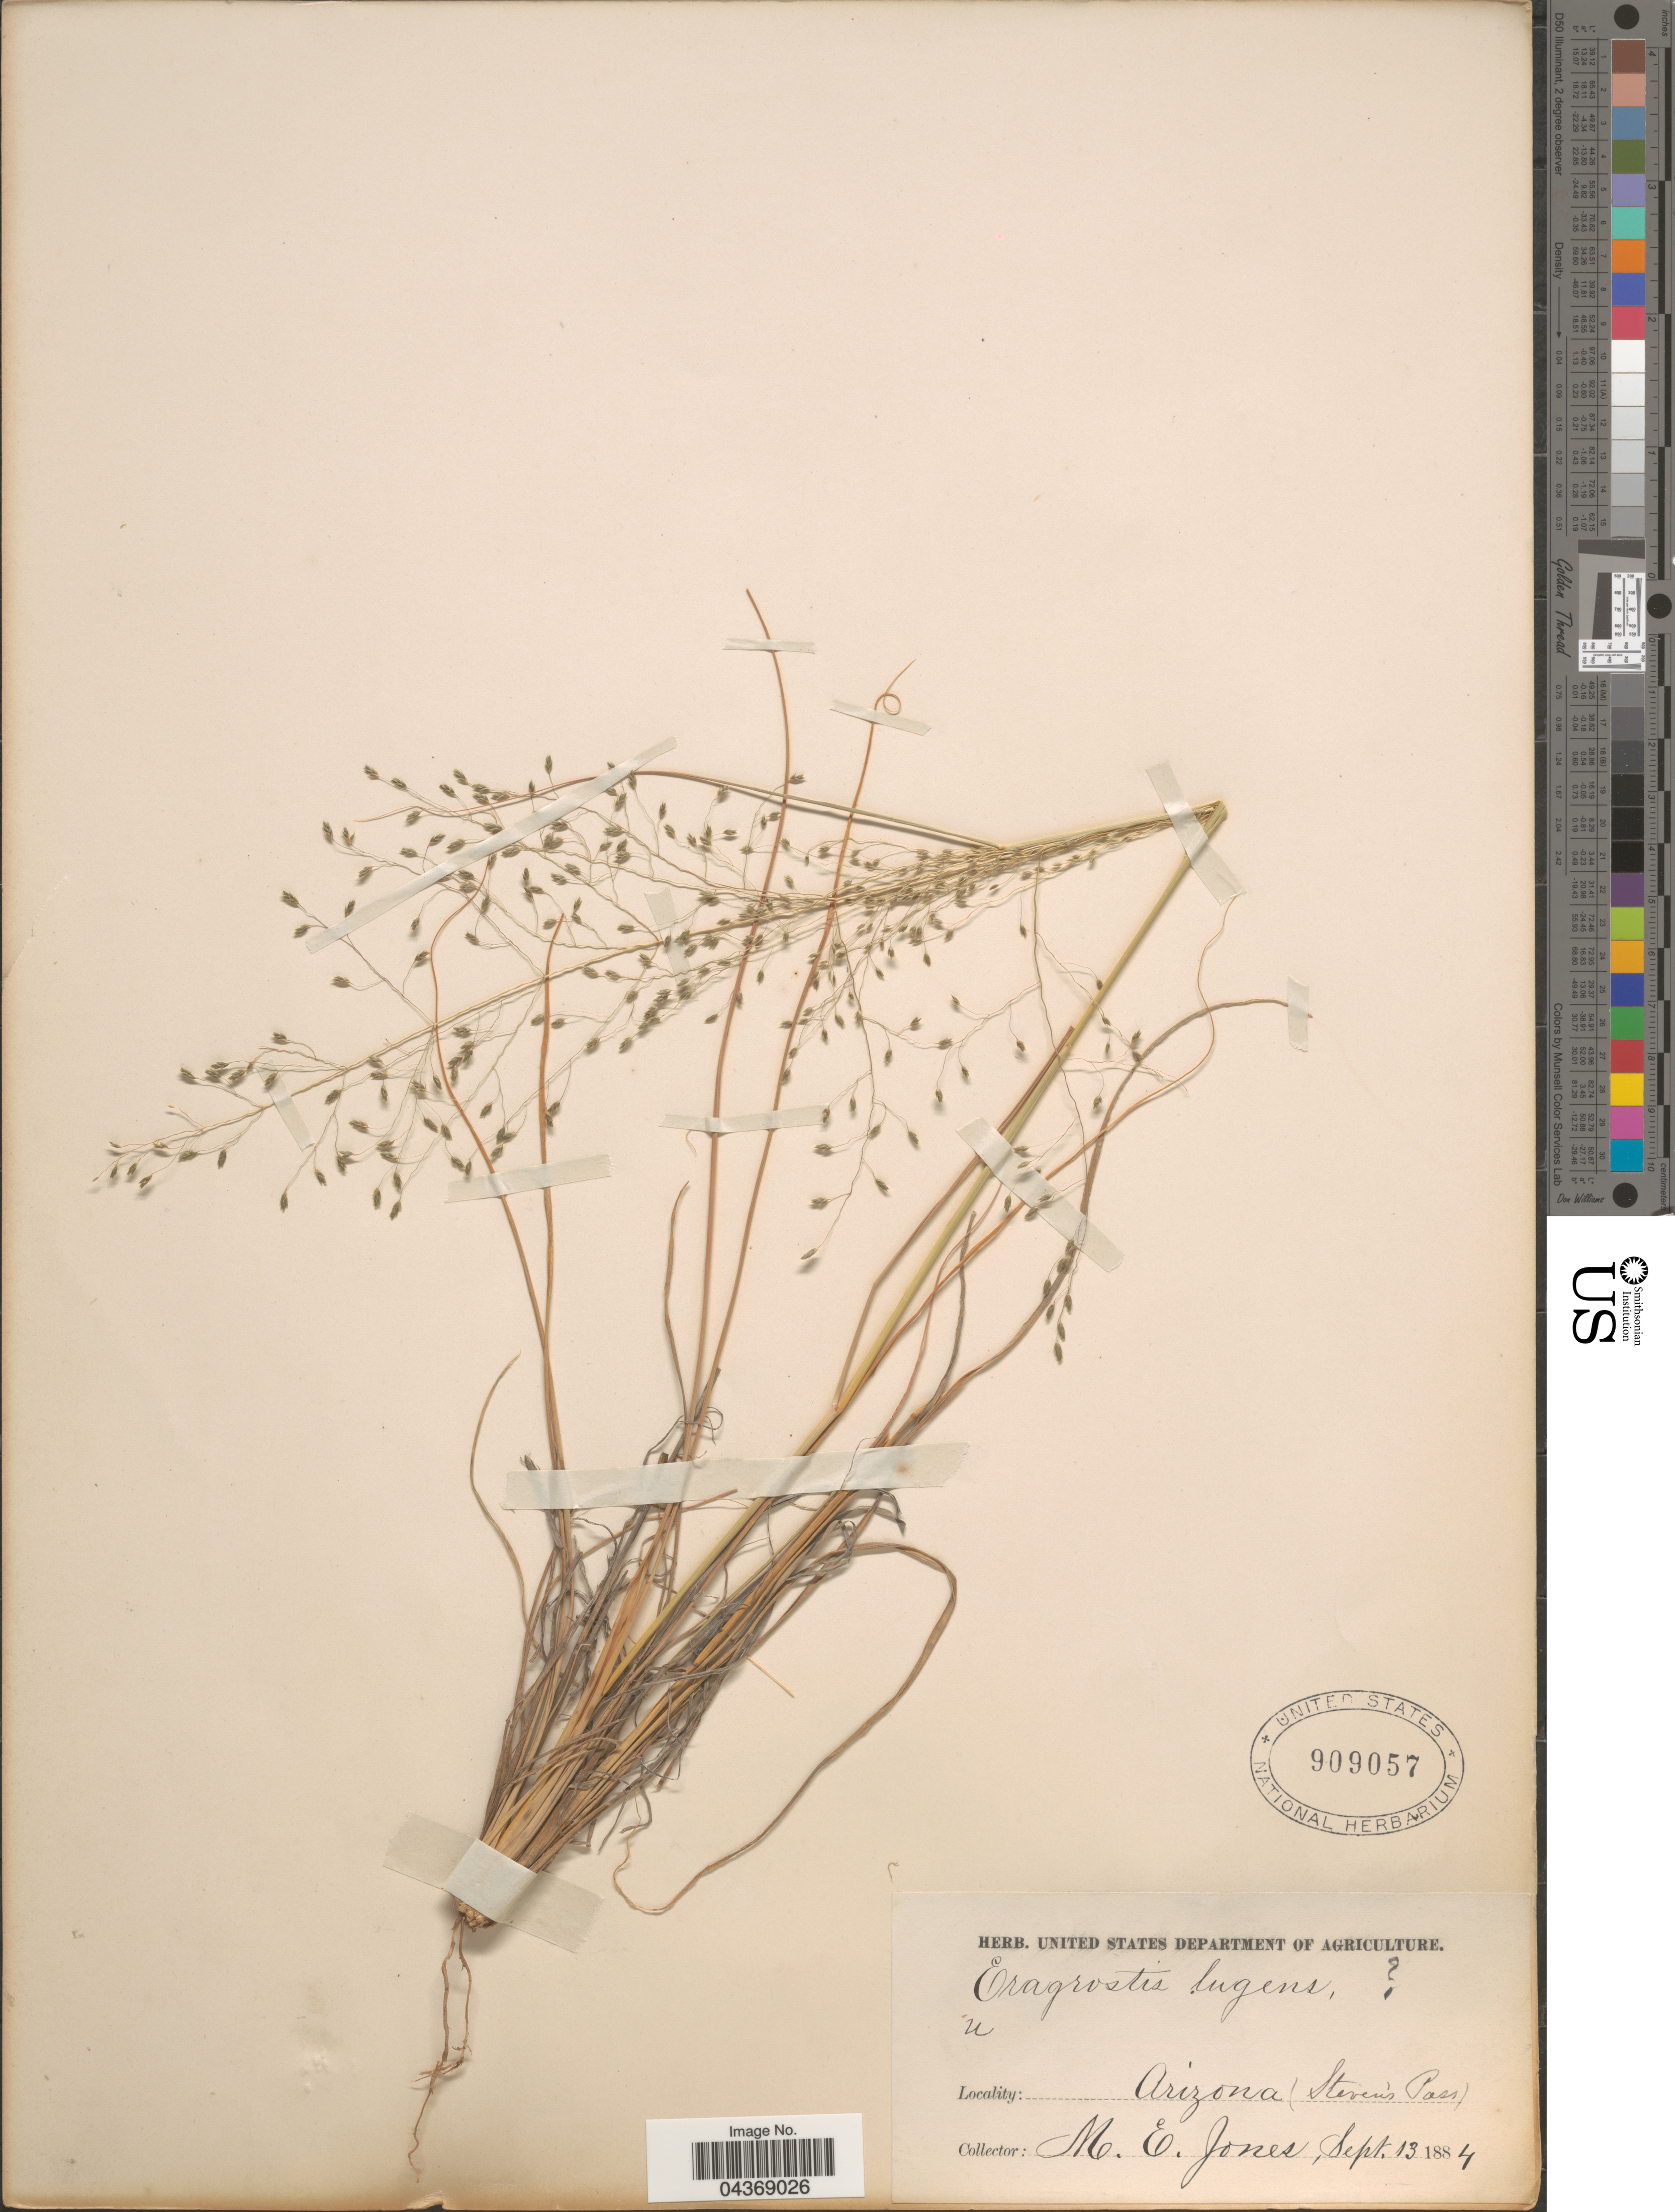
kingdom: Plantae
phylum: Tracheophyta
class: Liliopsida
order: Poales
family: Poaceae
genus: Eragrostis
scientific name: Eragrostis intermedia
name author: Hitchc.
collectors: M. E. Jones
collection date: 1884-09-13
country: United States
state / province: Arizona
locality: (Steven's Pass).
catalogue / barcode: US 909057